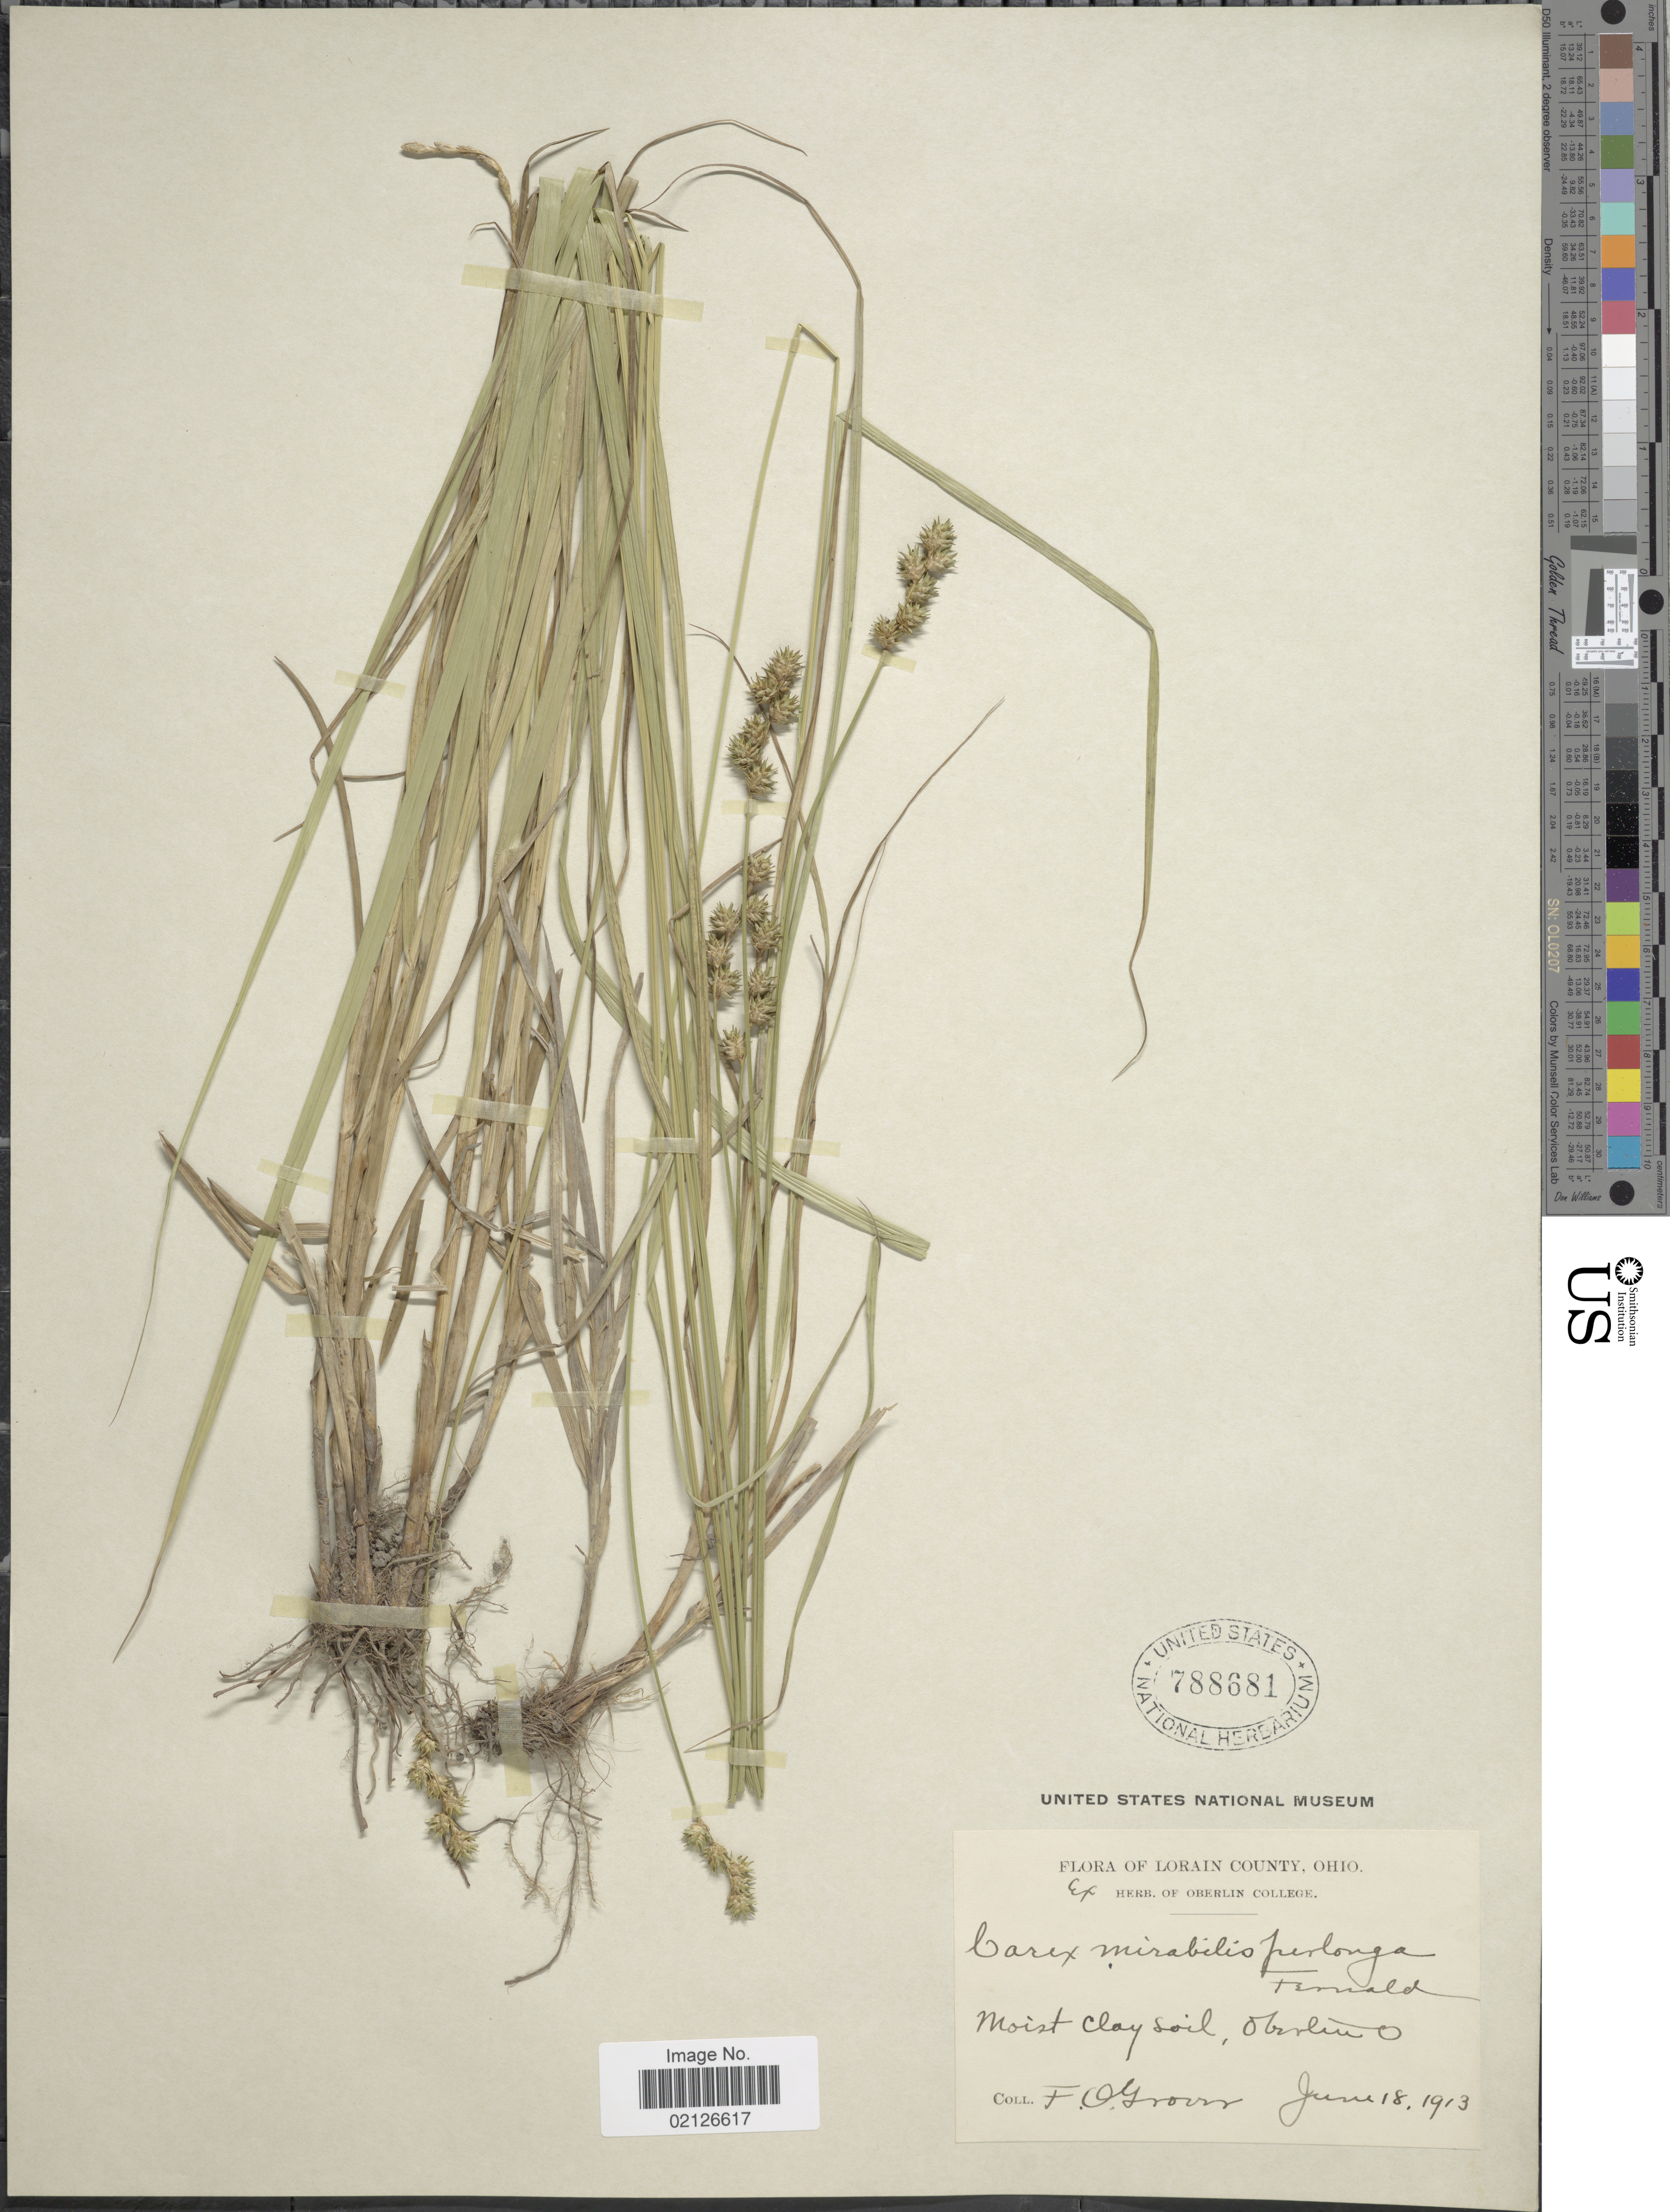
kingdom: Plantae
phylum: Tracheophyta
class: Liliopsida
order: Poales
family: Cyperaceae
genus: Carex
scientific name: Carex normalis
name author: Mack.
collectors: F. Grover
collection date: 1913-06-18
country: United States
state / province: Ohio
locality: Lorain Coutny, moist clay soil, Oberlin O.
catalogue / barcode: US 788681